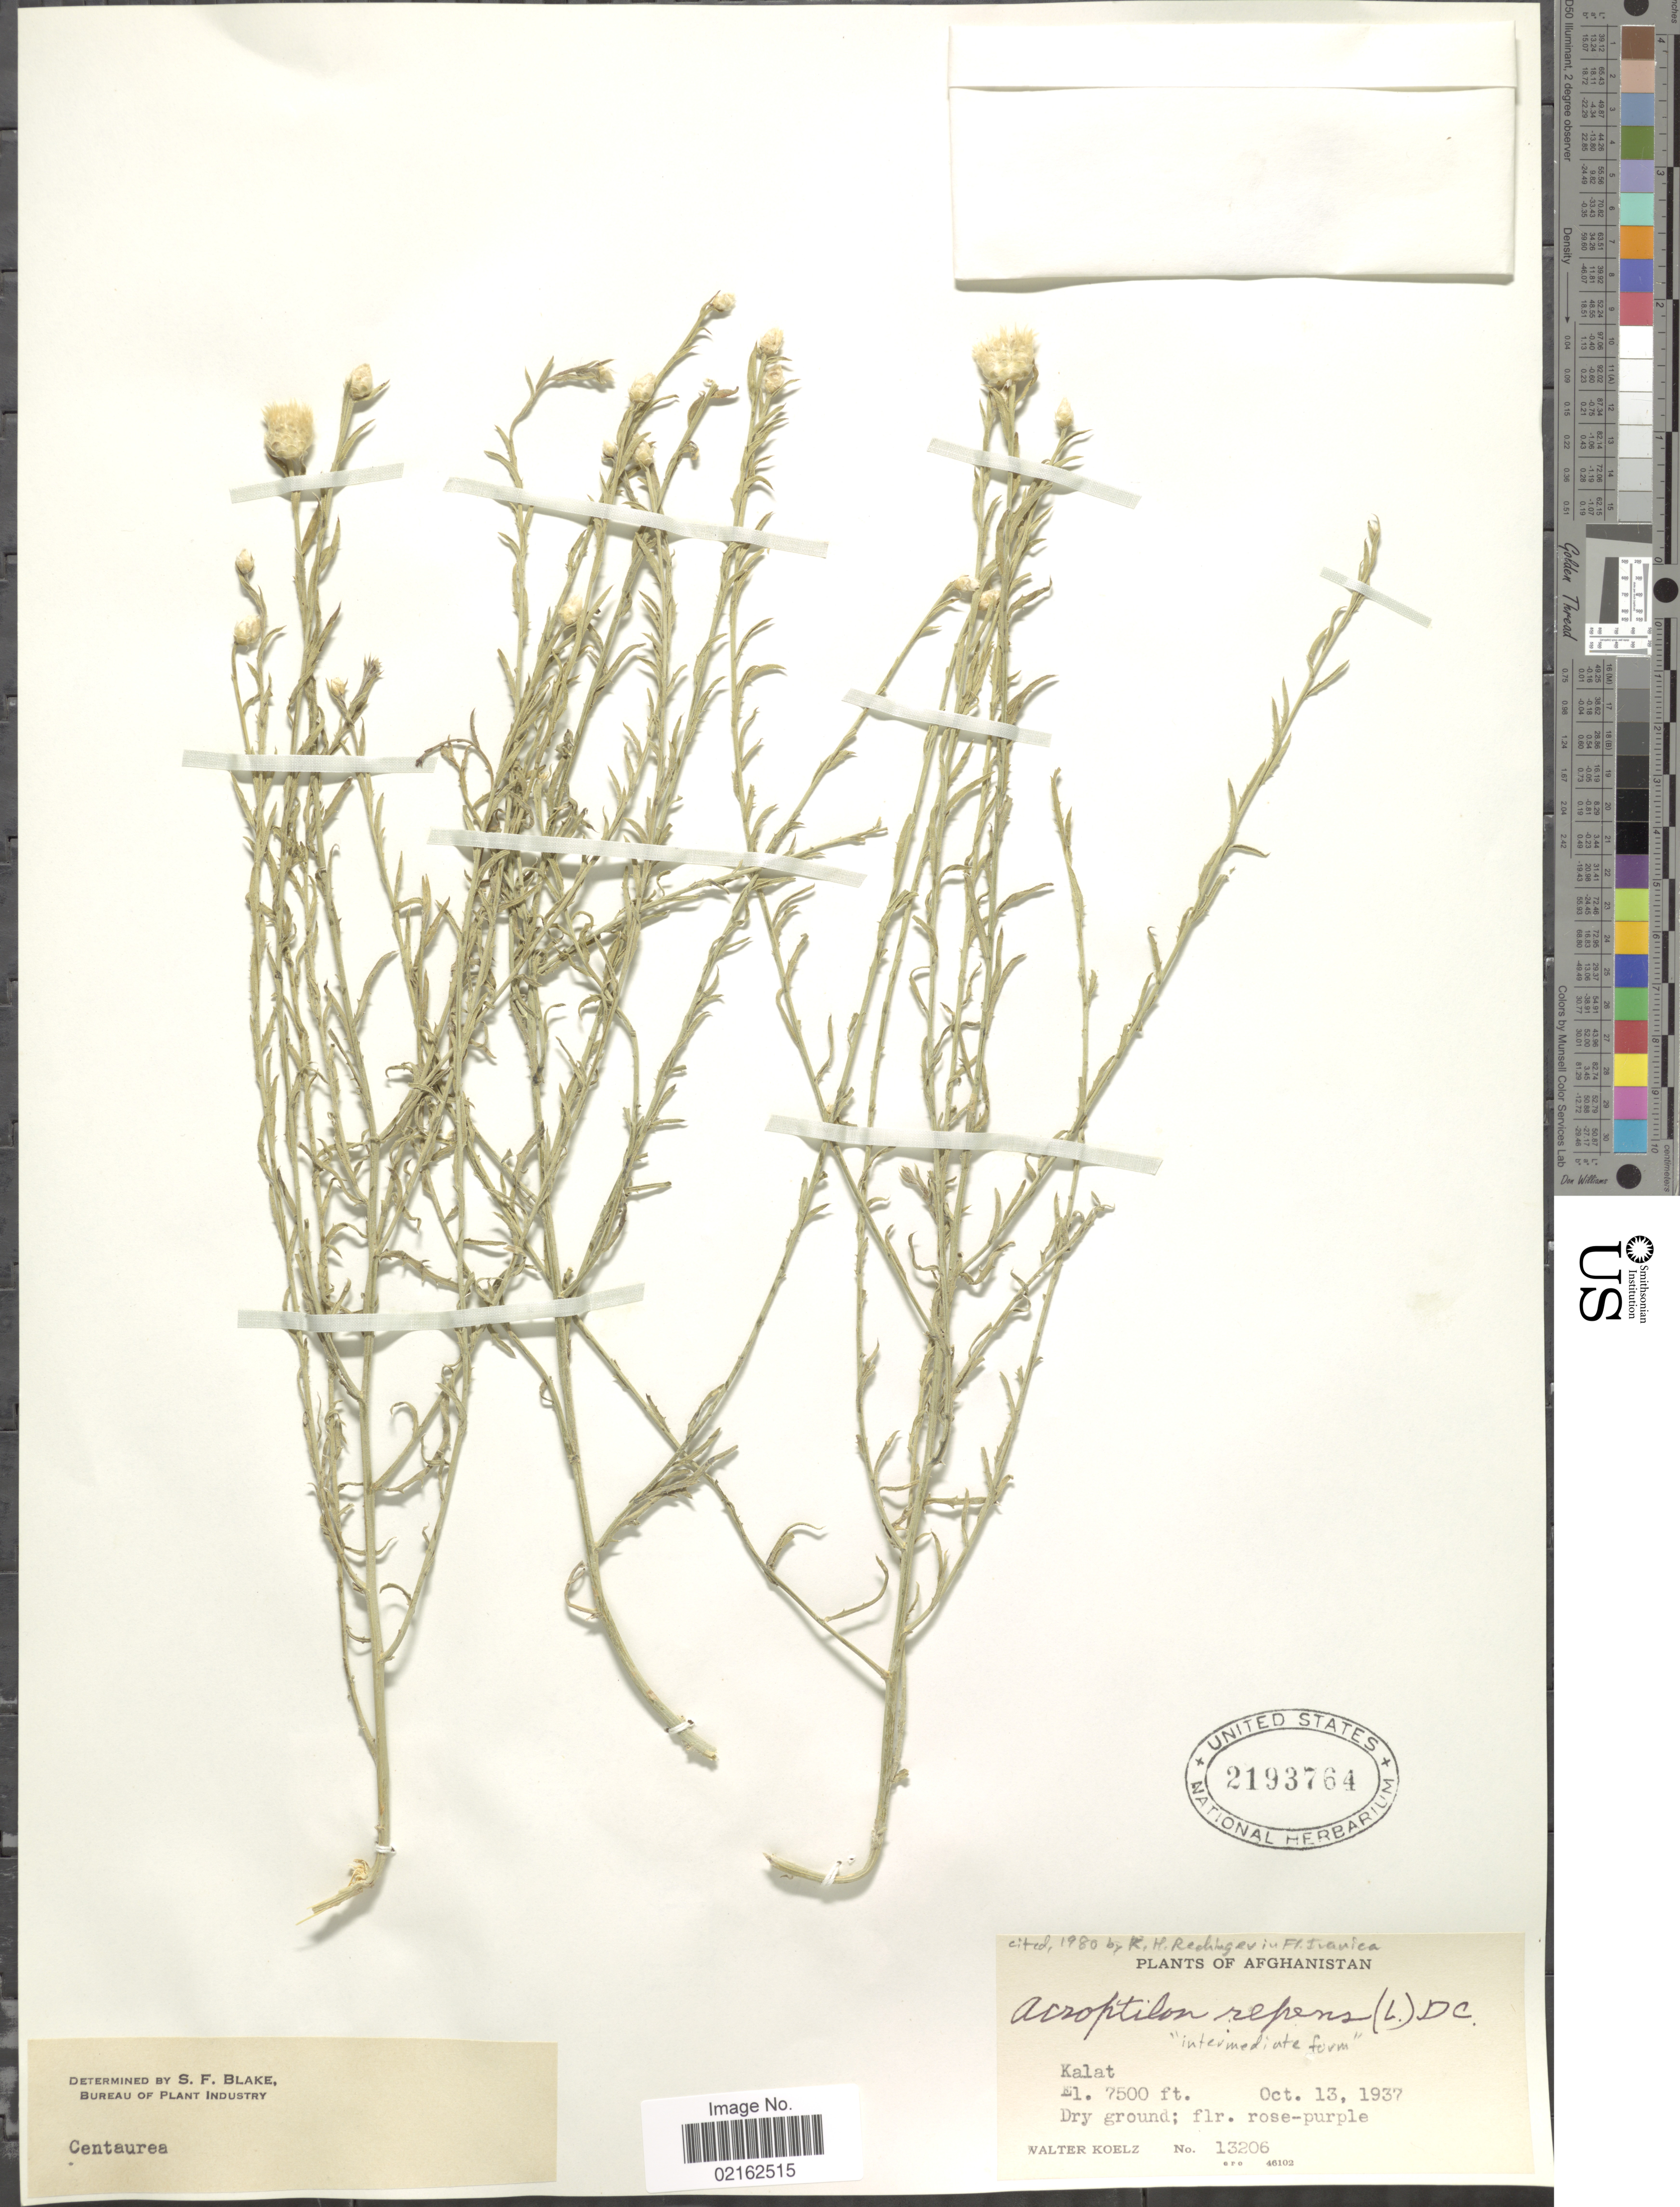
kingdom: Plantae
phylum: Tracheophyta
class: Magnoliopsida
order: Asterales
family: Asteraceae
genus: Acroptilon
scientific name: Acroptilon repens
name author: (L.) DC.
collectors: W. N. Koelz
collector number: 13206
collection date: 1937-10-13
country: Afghanistan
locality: Kalat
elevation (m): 2286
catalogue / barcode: US 2193764